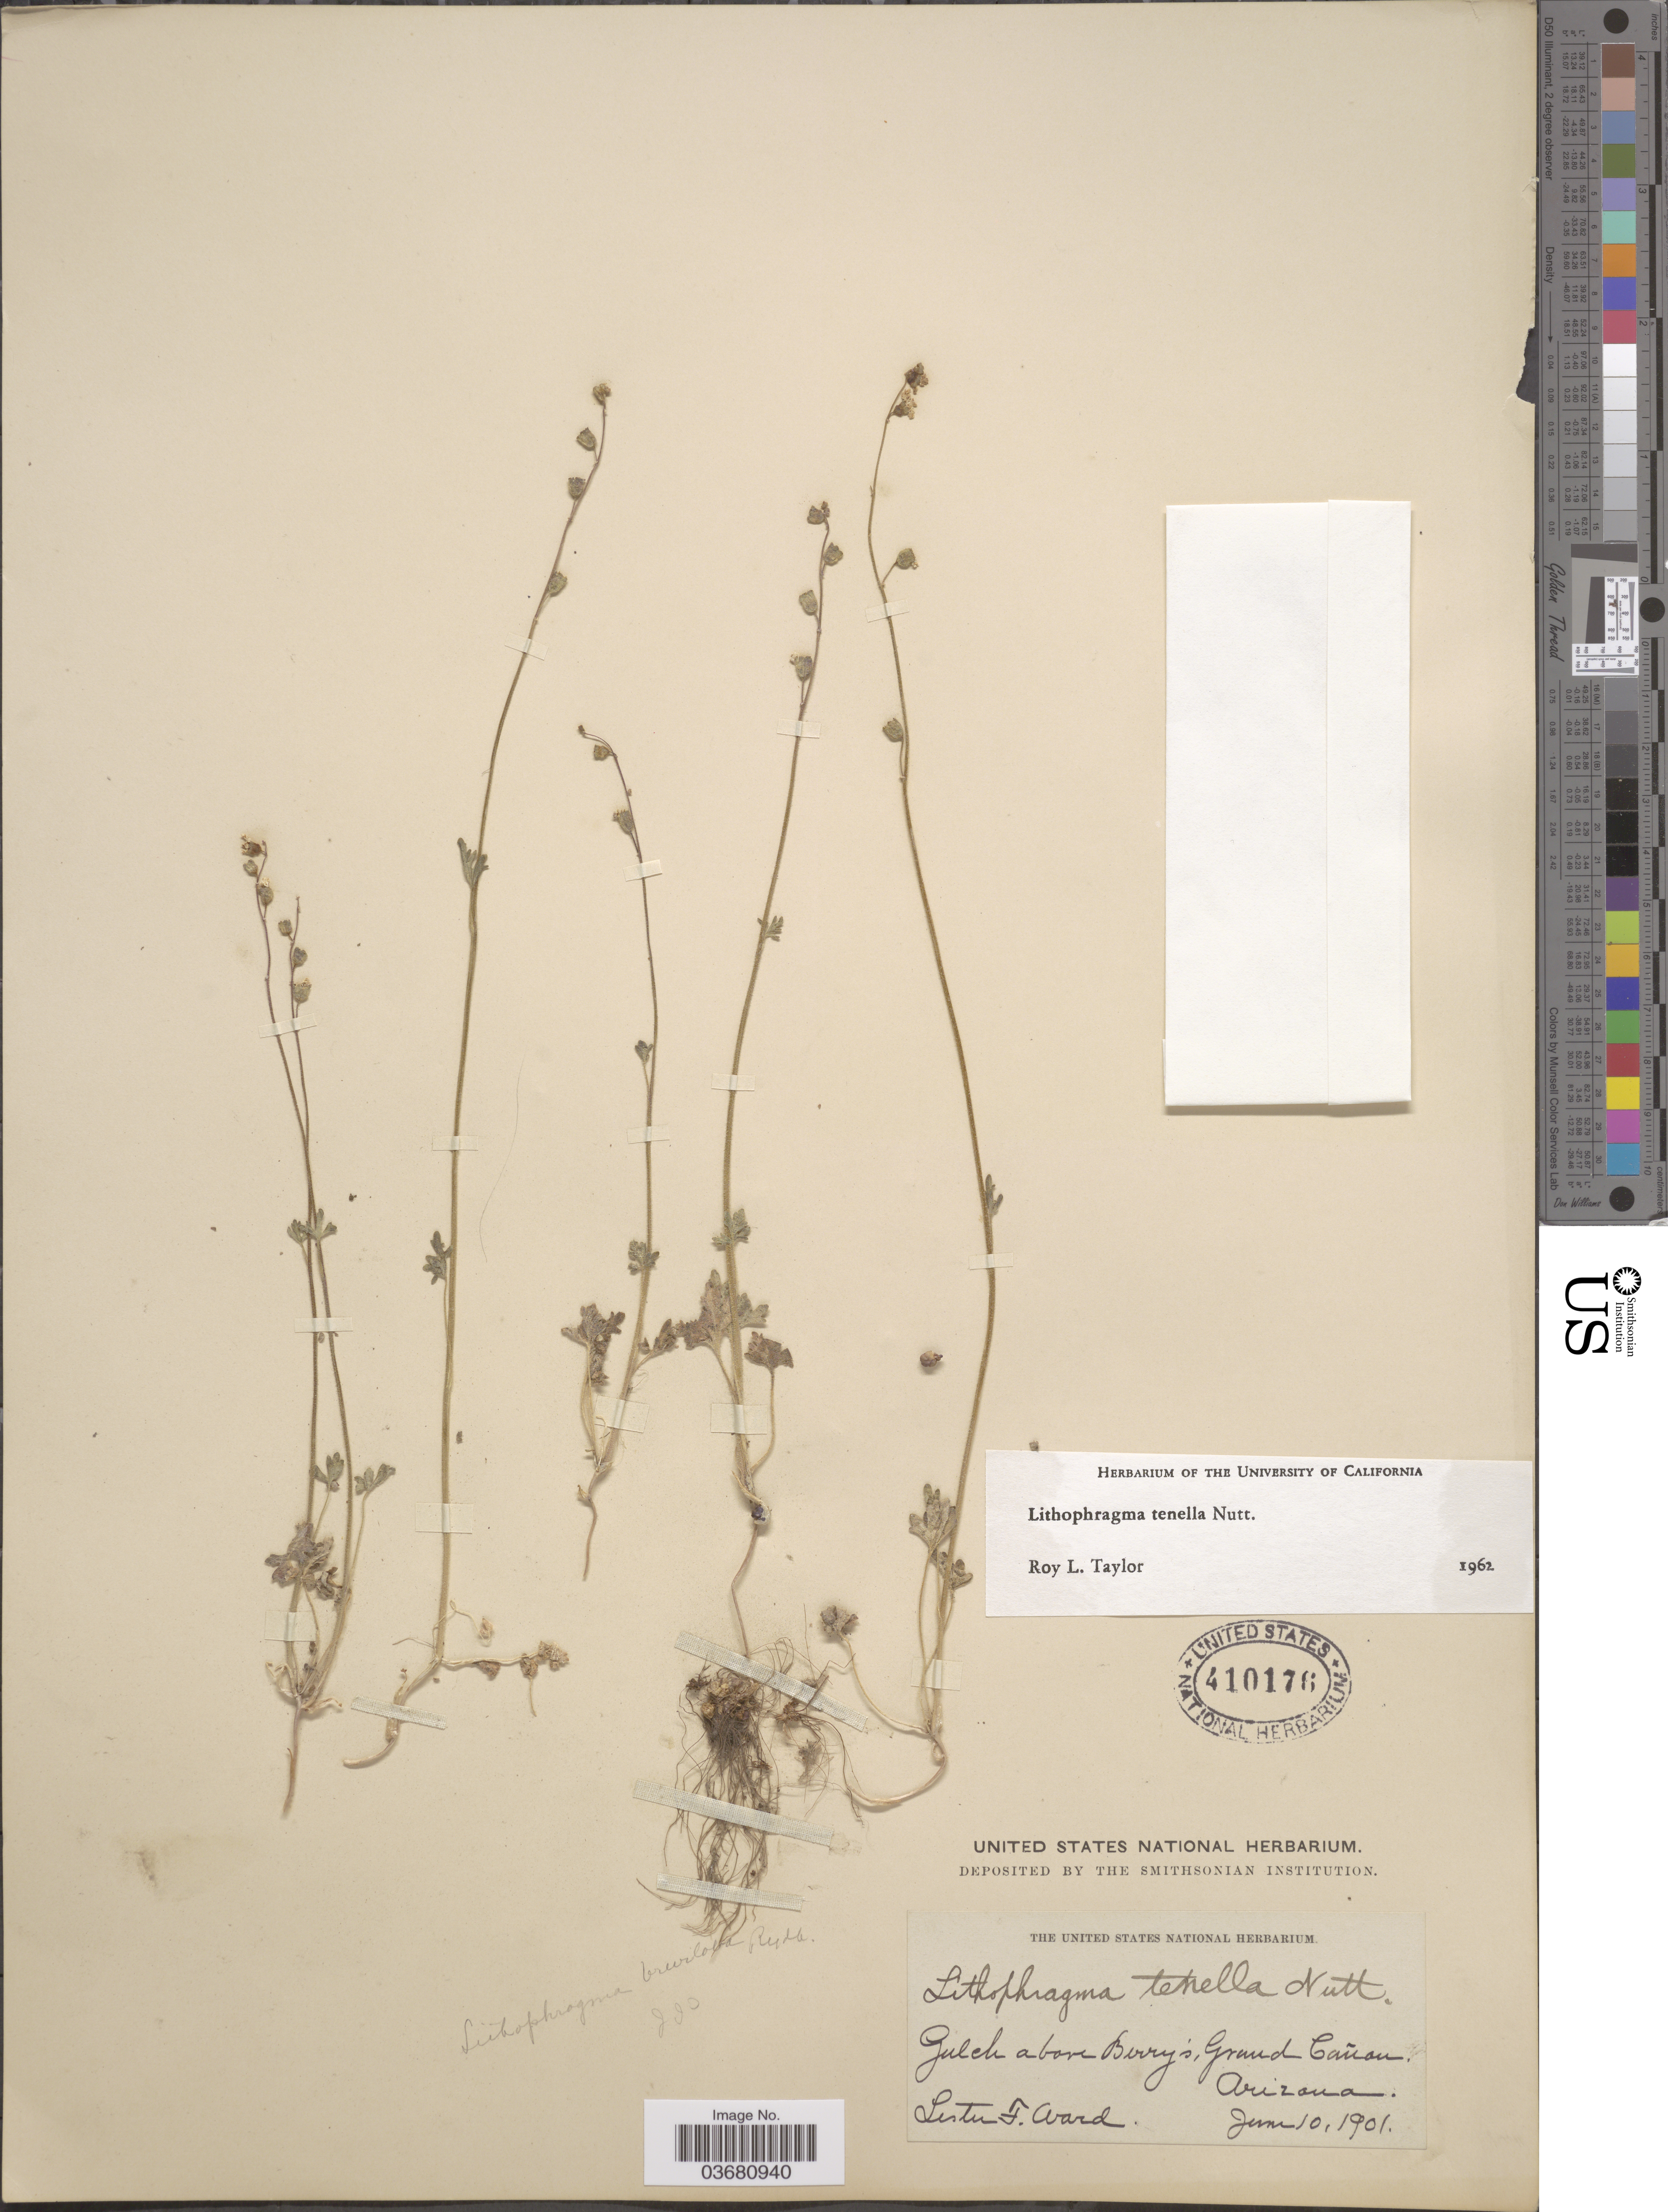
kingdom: Plantae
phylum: Tracheophyta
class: Magnoliopsida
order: Saxifragales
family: Saxifragaceae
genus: Lithophragma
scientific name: Lithophragma tenellum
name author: Nutt.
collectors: L. F. Ward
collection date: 1901-06-10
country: United States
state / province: Arizona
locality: Gulch above Berry's, Grand Cañon.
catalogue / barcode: US 410176